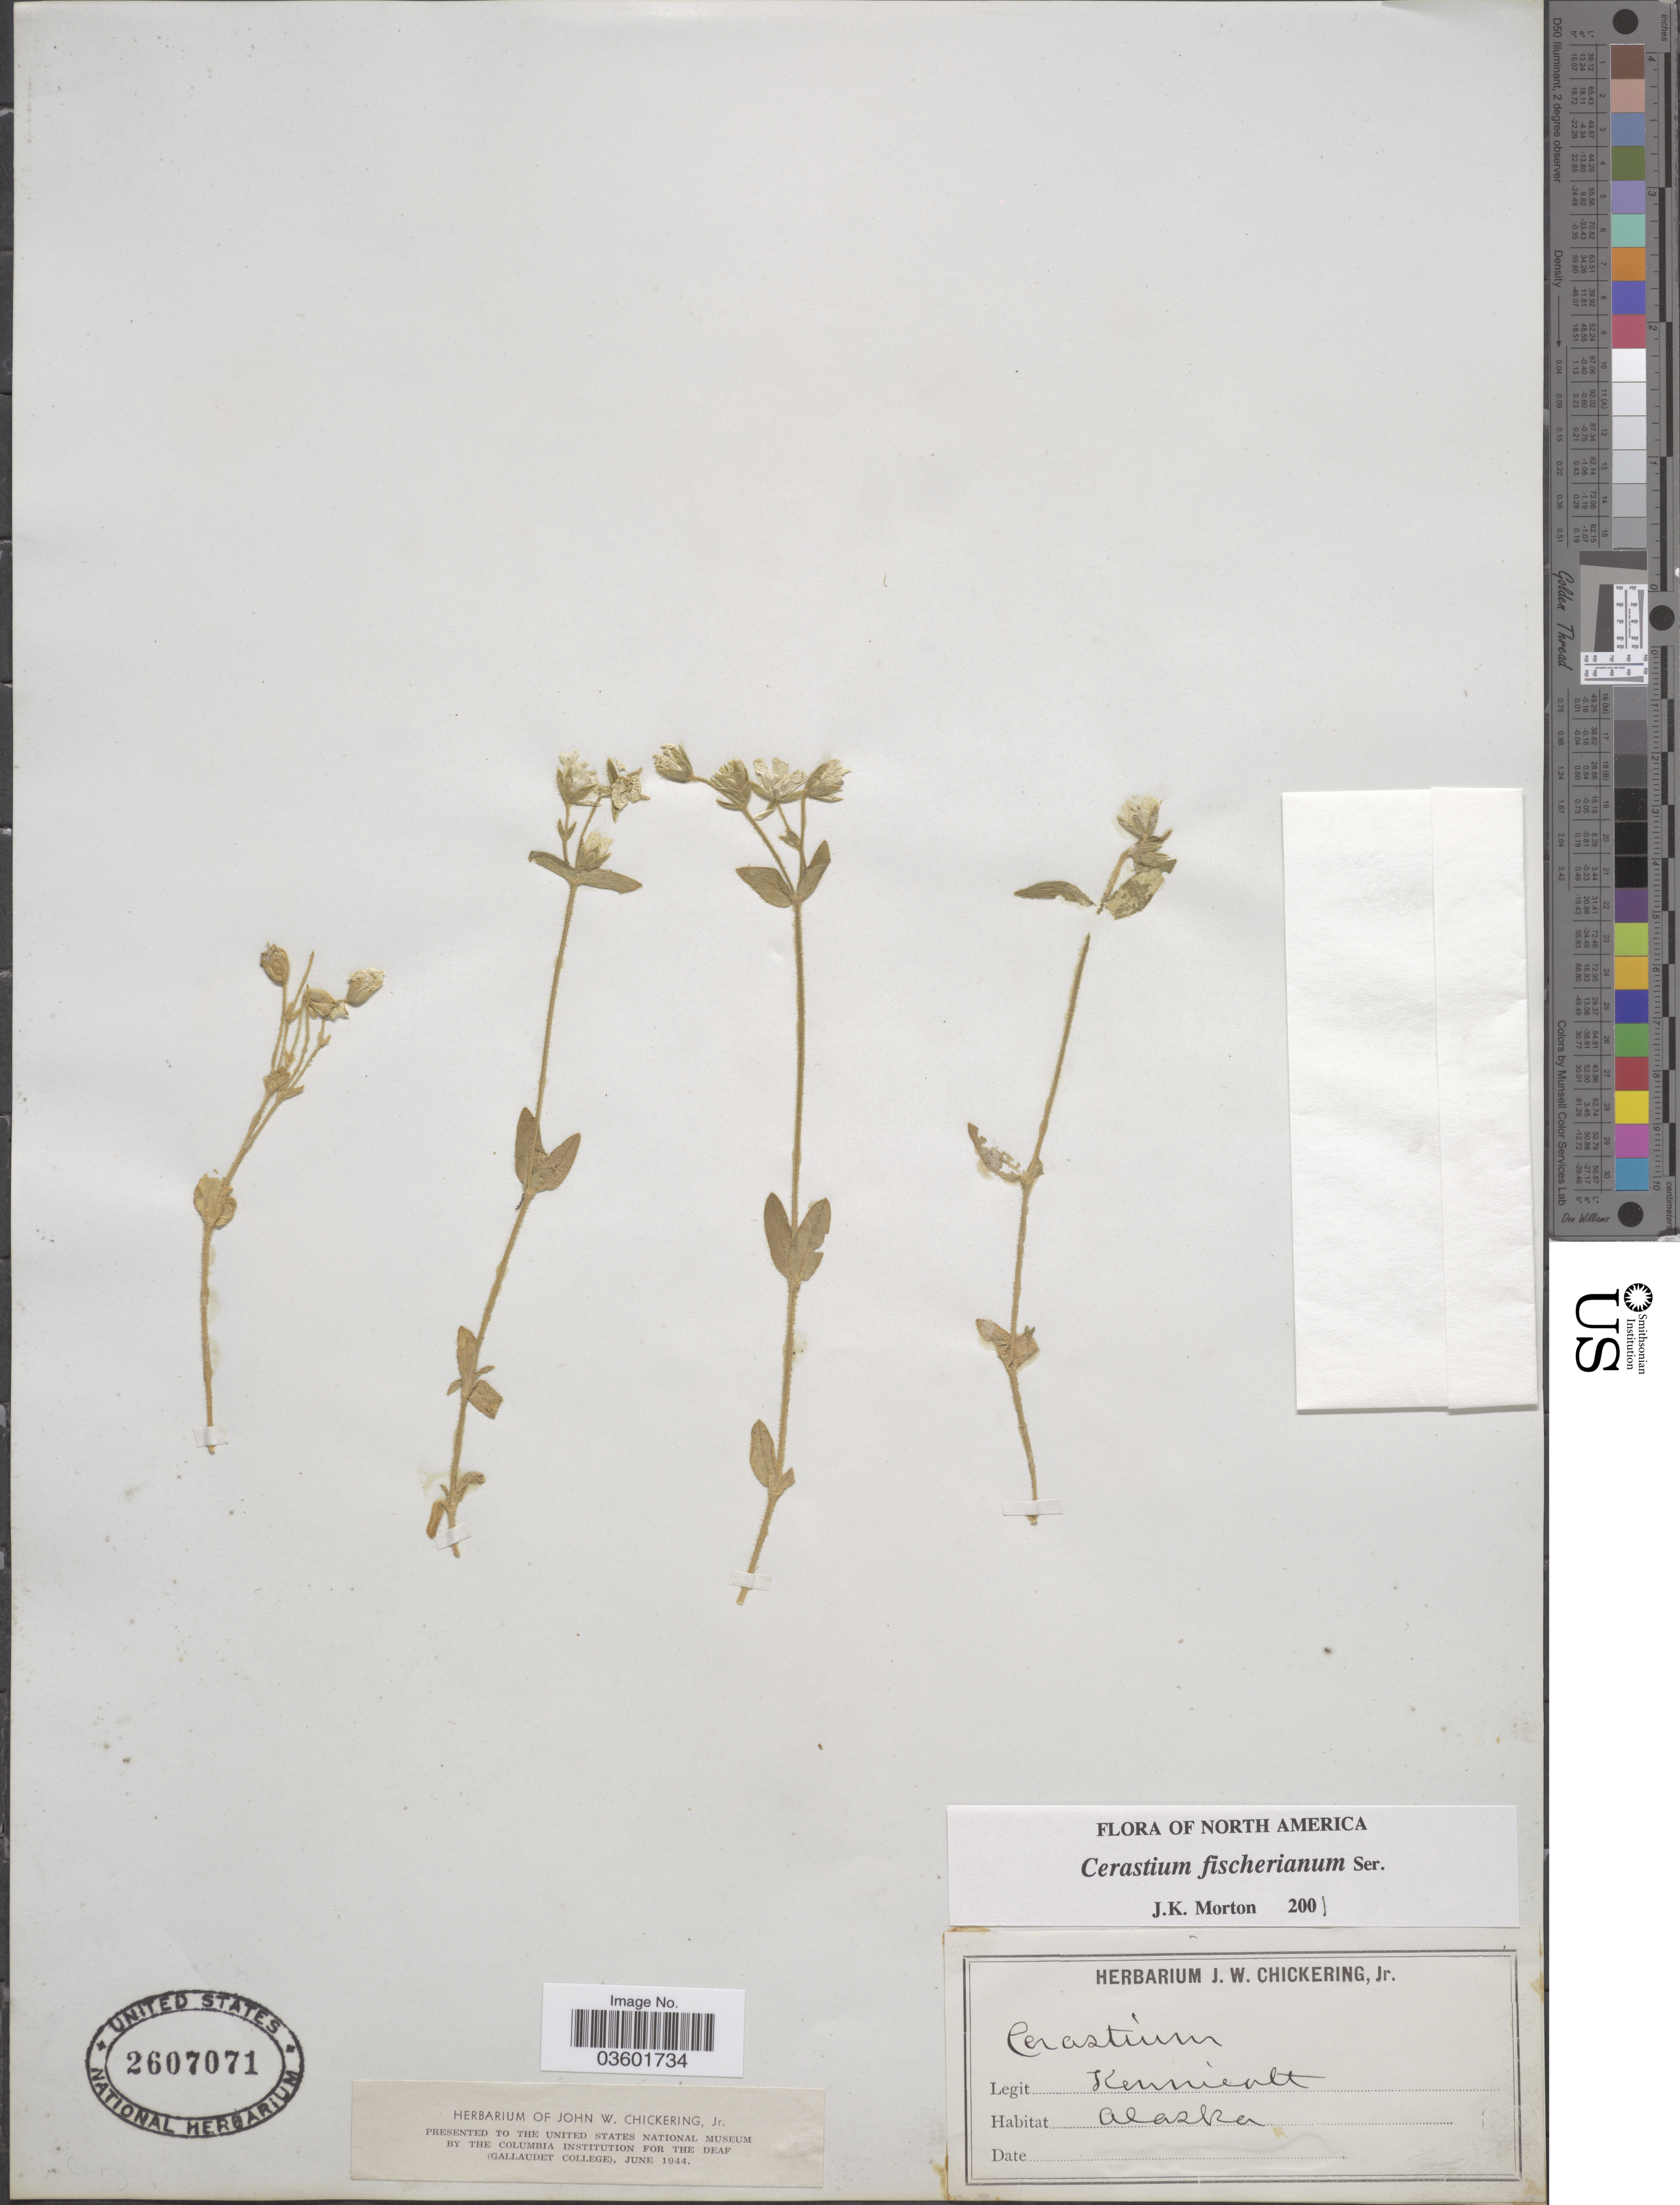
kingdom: Plantae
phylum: Tracheophyta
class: Magnoliopsida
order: Caryophyllales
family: Caryophyllaceae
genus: Cerastium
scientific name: Cerastium fischerianum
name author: Ser.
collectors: R. Kennicott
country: United States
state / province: Alaska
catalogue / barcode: US 2607071